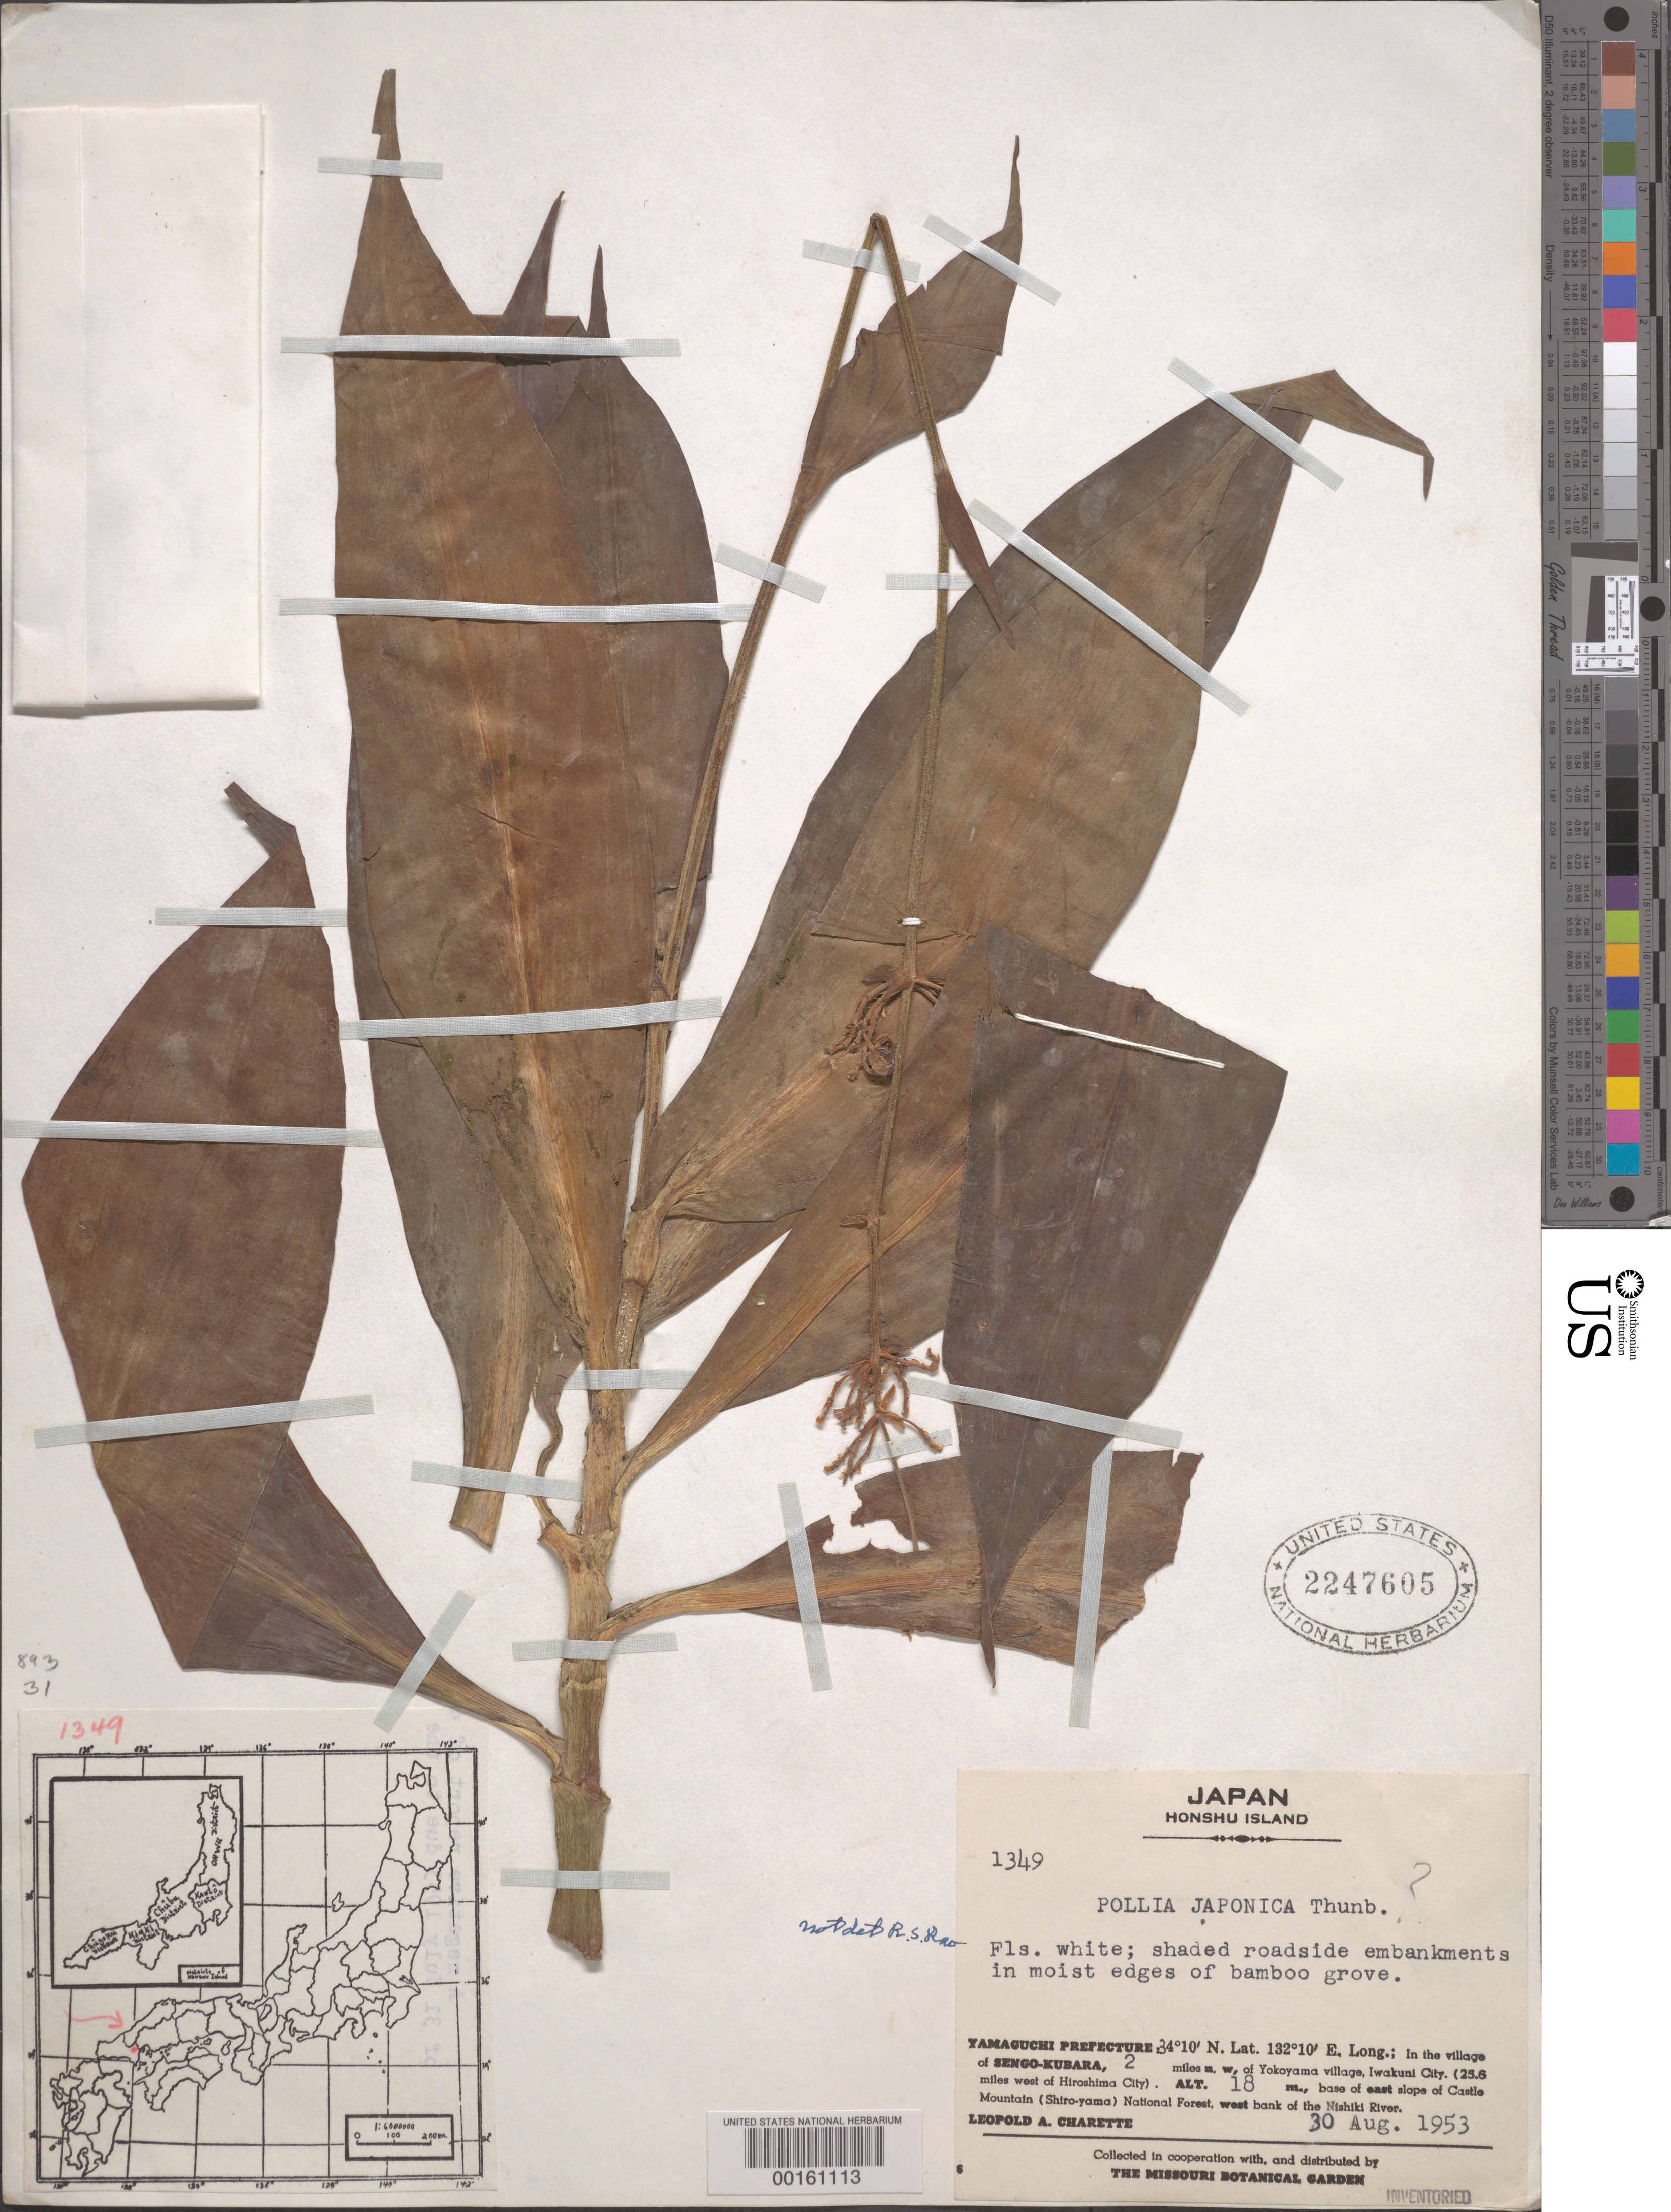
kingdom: Plantae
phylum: Tracheophyta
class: Liliopsida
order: Commelinales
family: Commelinaceae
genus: Pollia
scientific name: Pollia japonica var. japonica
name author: Thunb.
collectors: L. A. Charette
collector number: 1349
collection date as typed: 30 Aug 1953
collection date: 1953-08-30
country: Japan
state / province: Yamaguti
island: Honshu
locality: Village of sengo-kubara, nw of yokoyama village, iwakuni city, base of e slope castle mt. nat'l forest, w bank nishiki river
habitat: Shaded roadside embankments in moist edges of bamboo grove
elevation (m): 18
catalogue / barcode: US 2247605